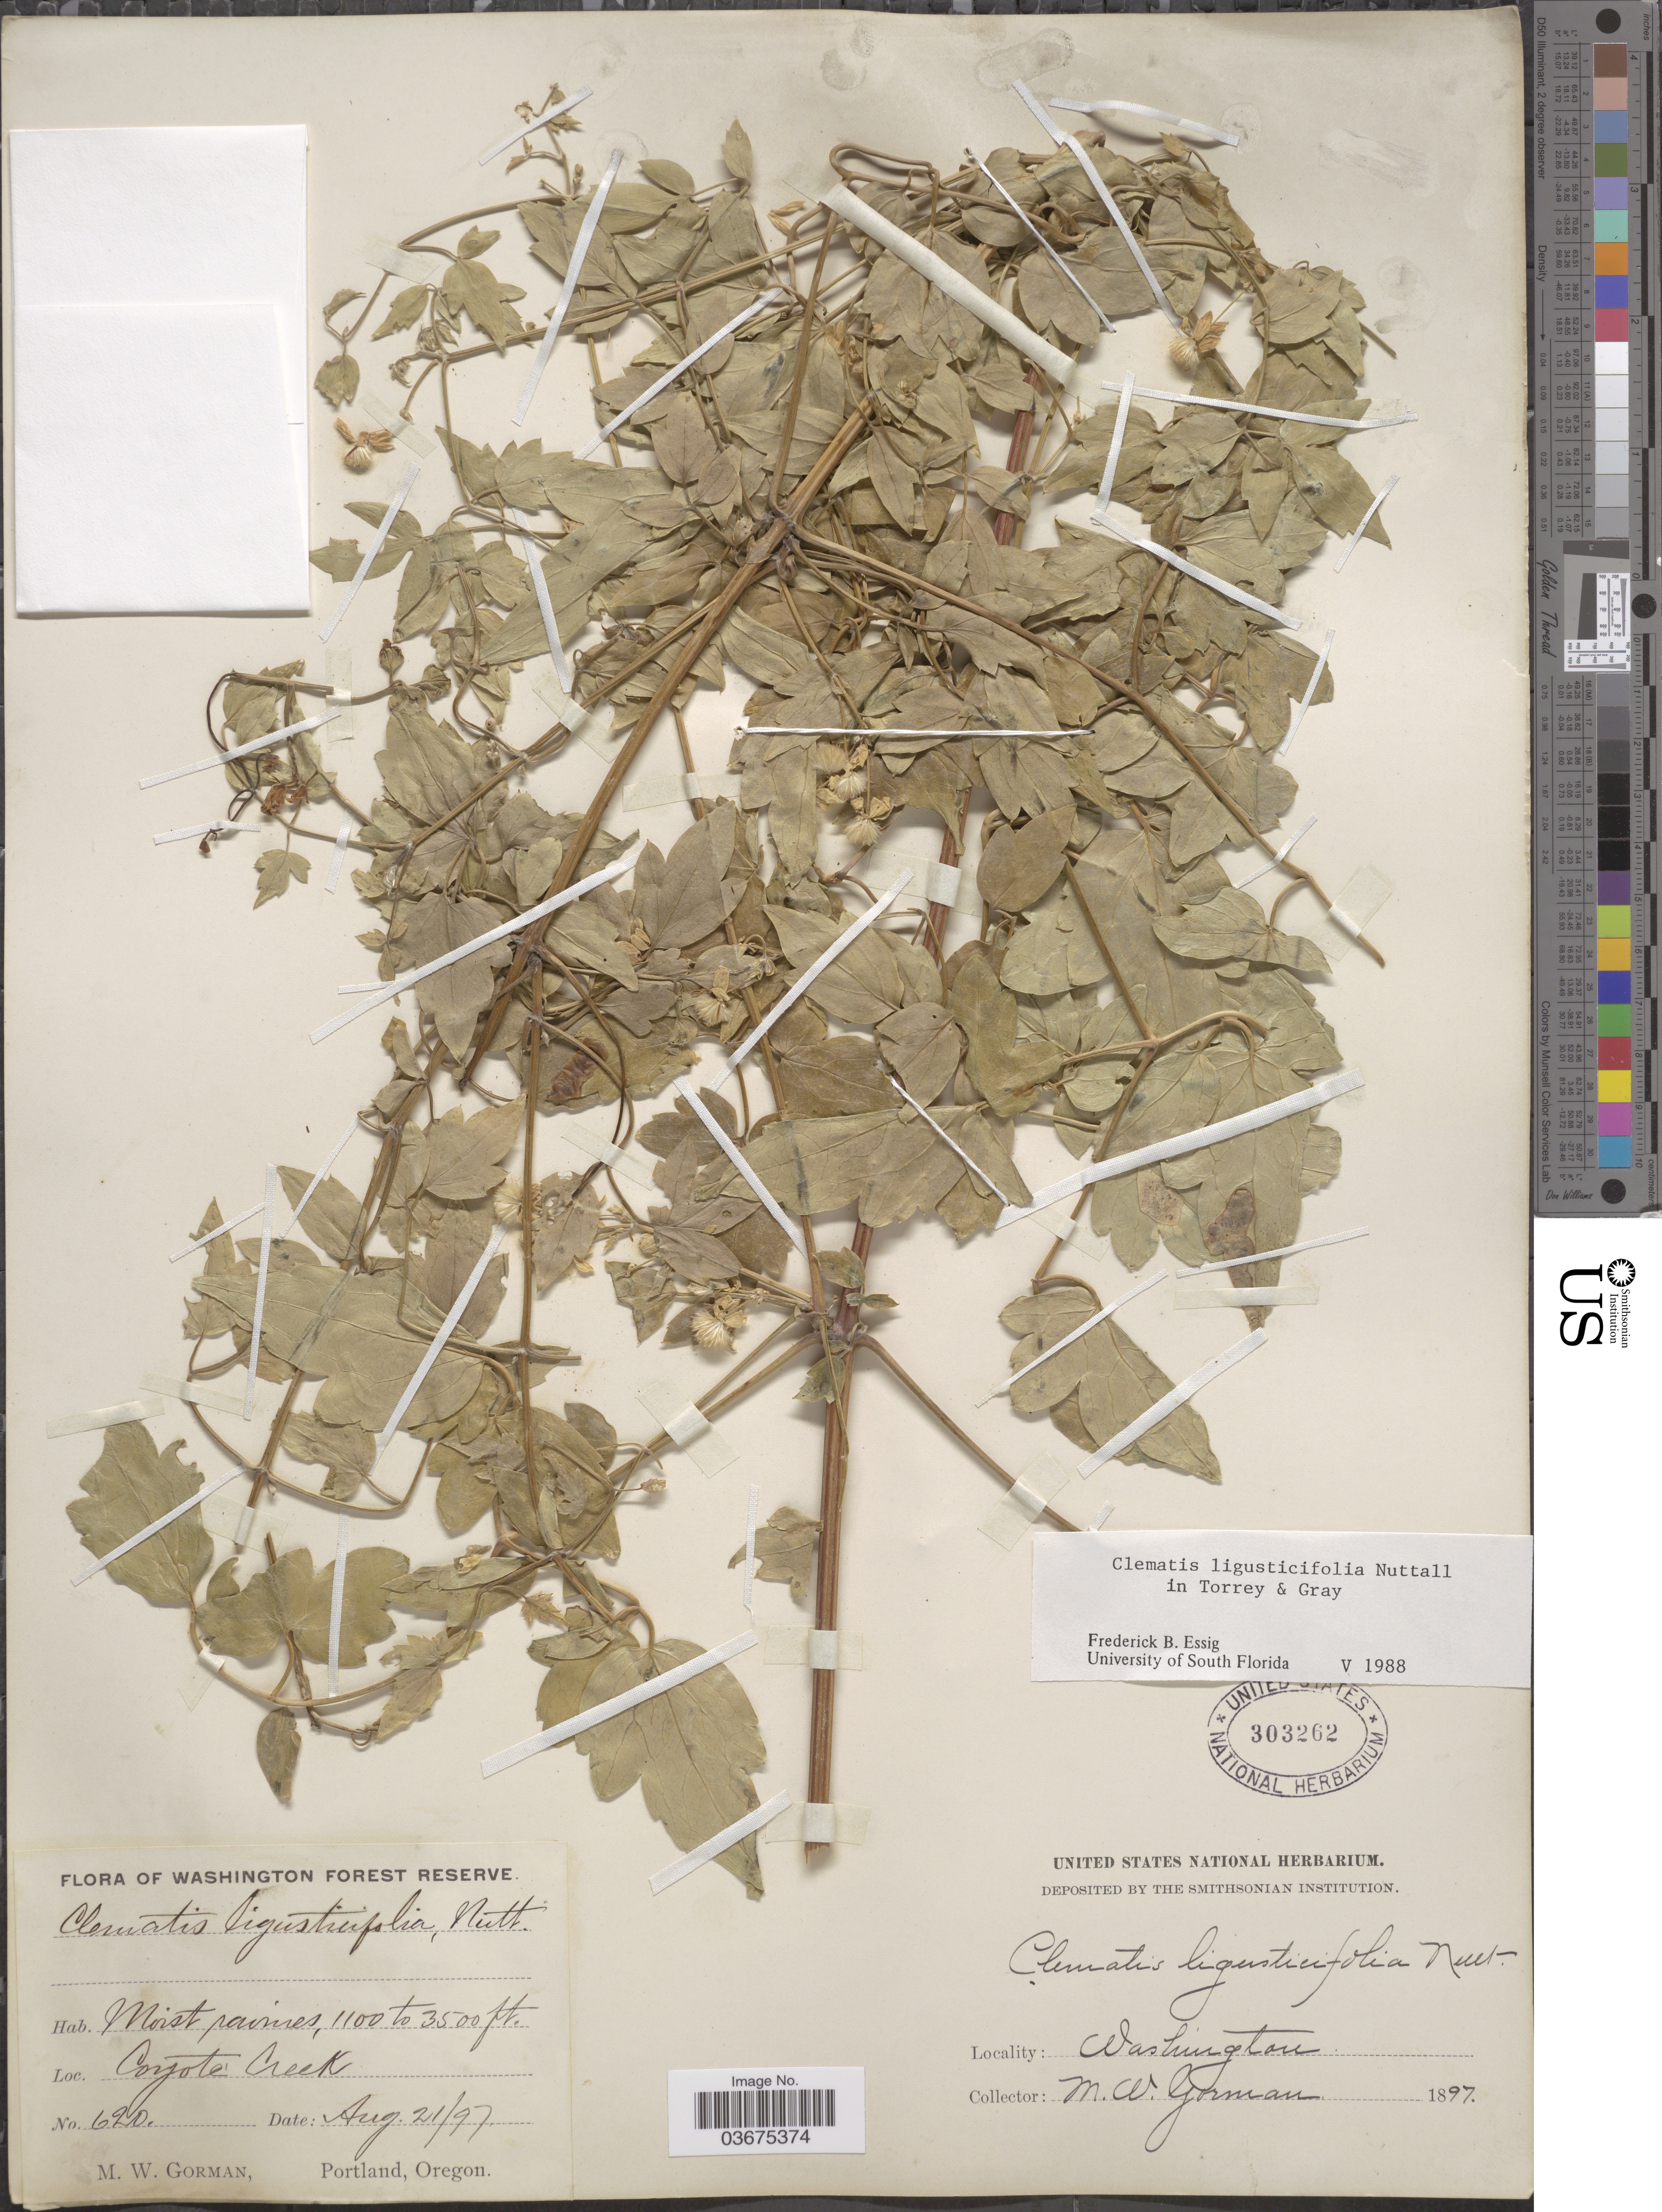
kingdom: Plantae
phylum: Tracheophyta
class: Magnoliopsida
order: Ranunculales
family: Ranunculaceae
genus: Clematis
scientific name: Clematis ligusticifolia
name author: Nutt.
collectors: M. W. Gorman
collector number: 620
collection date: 1897-08-21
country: United States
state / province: Washington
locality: Washington Forest Reserve. Coyote Creek.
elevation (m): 335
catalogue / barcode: US 303262